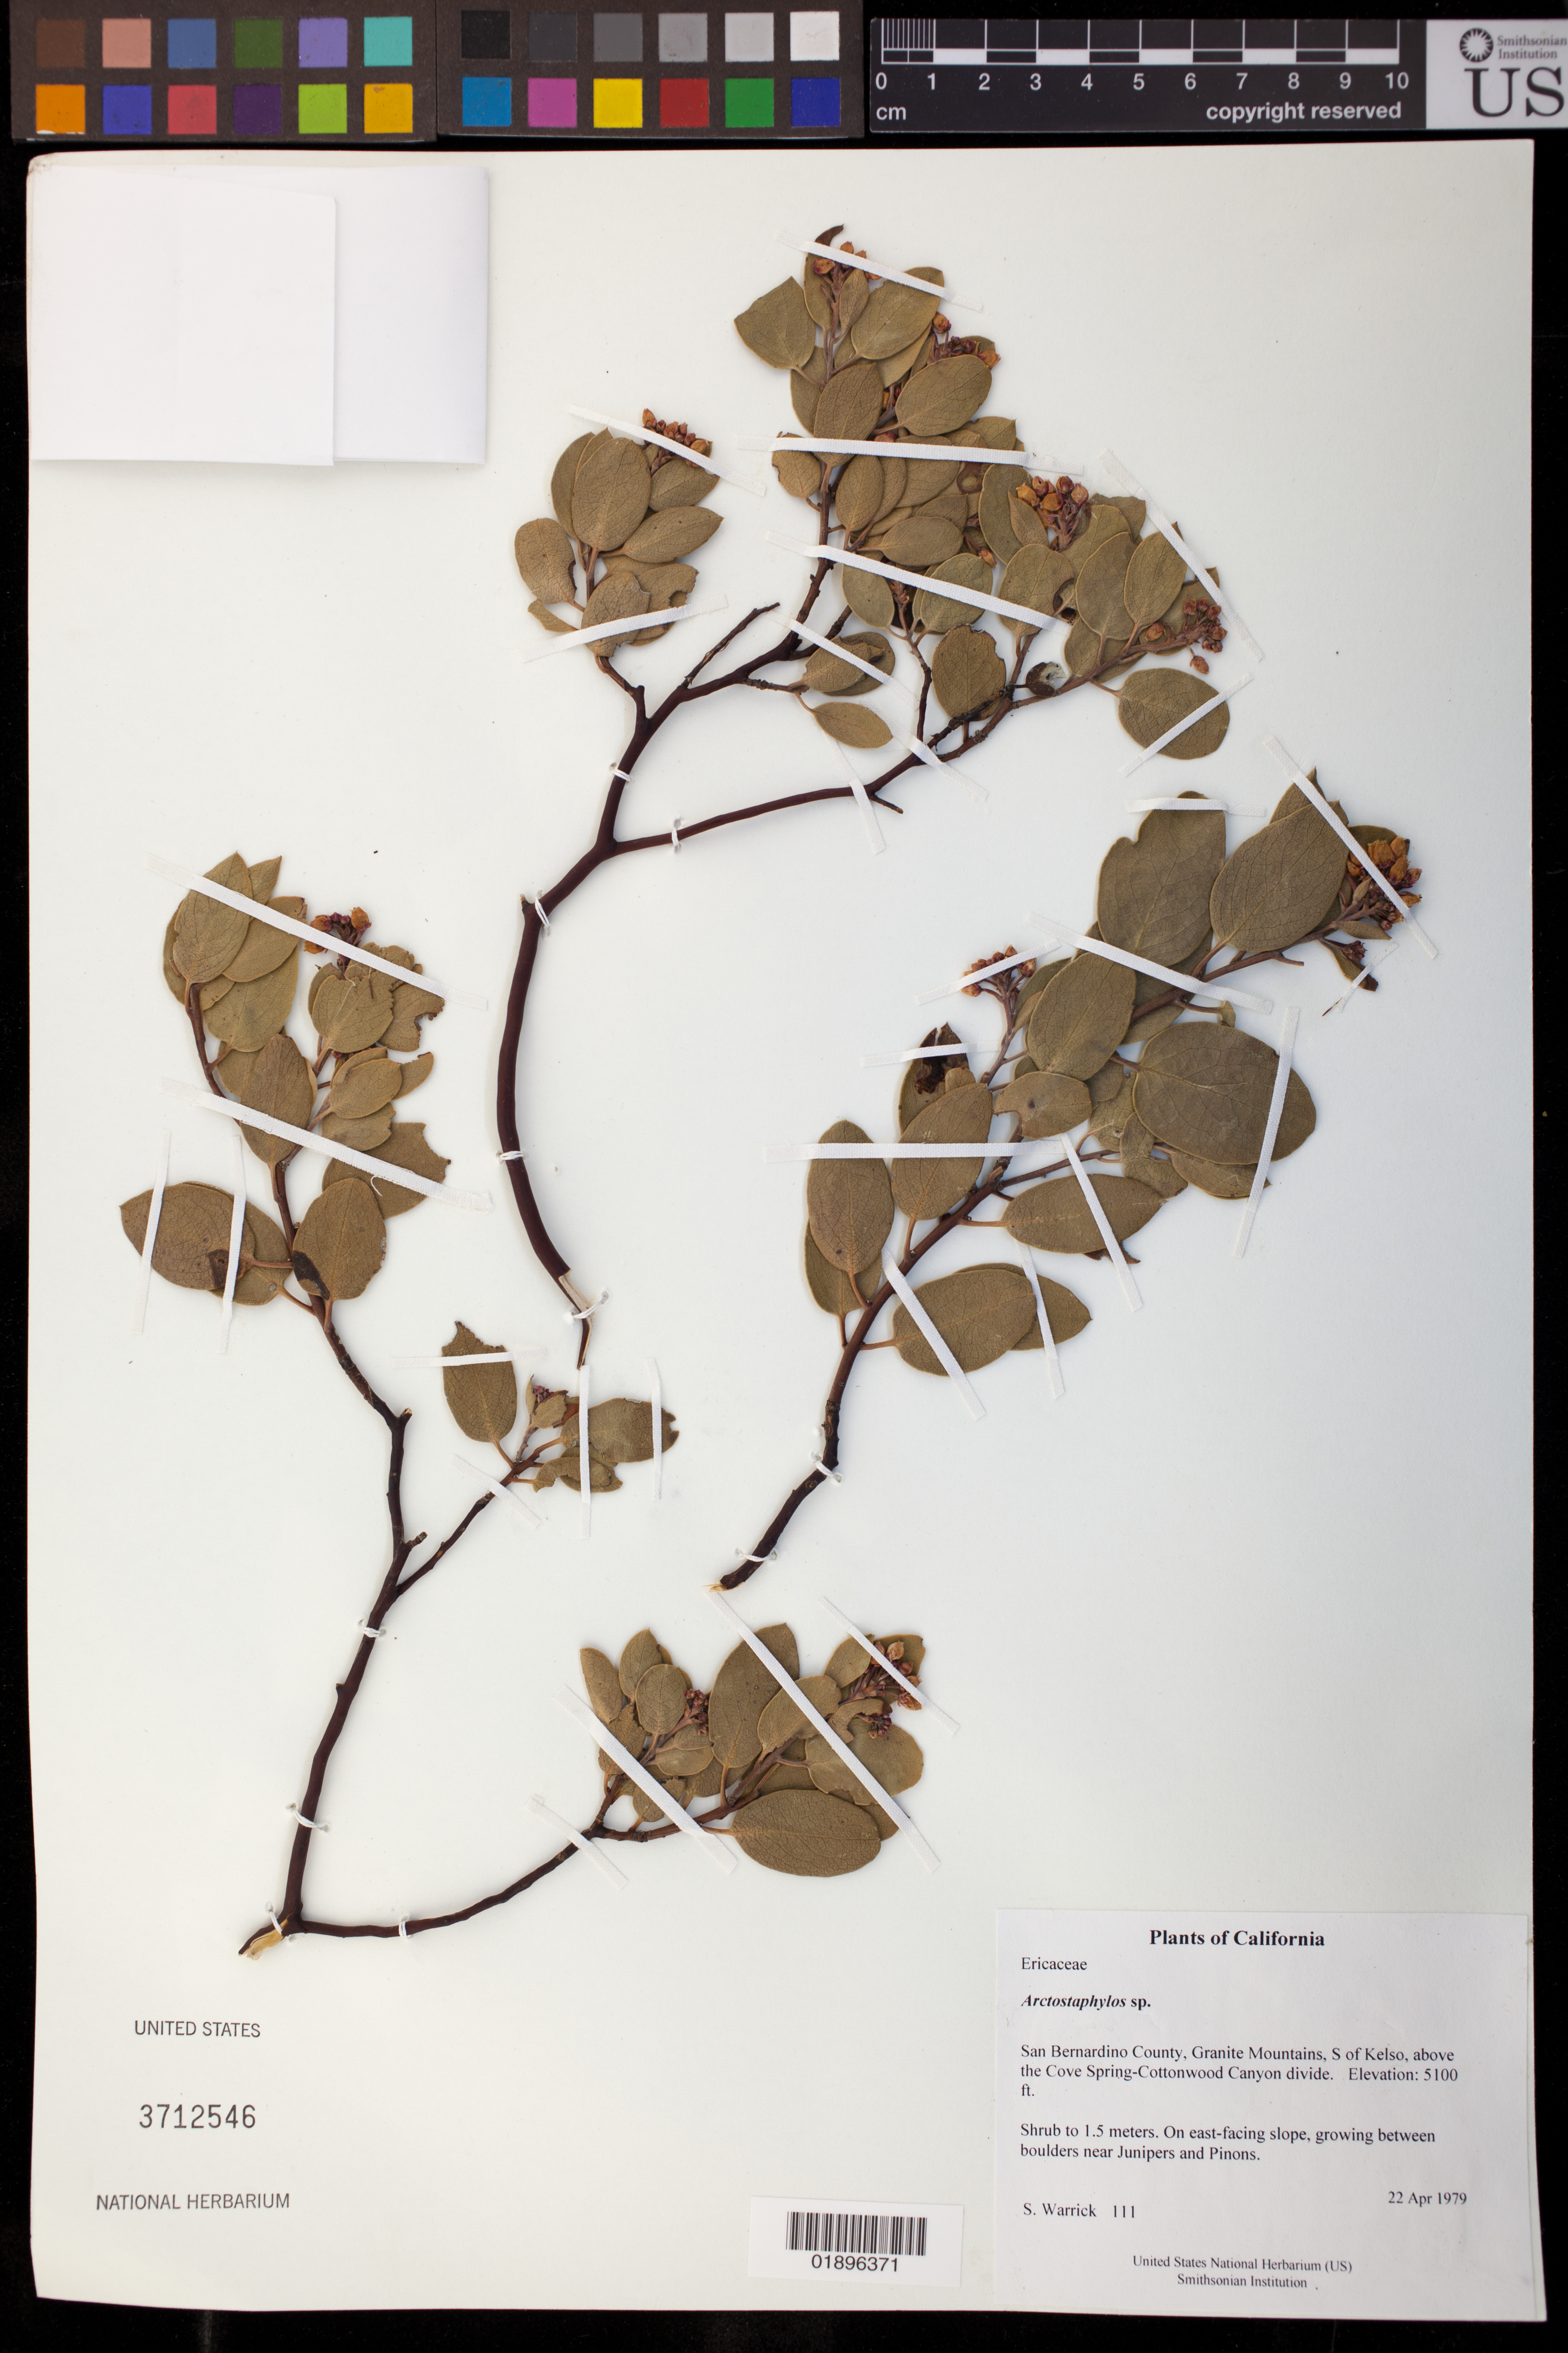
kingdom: Plantae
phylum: Tracheophyta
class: Magnoliopsida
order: Ericales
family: Ericaceae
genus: Arctostaphylos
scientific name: Arctostaphylos cratericola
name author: (Donn. Sm.) Donn. Sm.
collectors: S. Warrick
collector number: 111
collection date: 1979-04-22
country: United States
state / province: California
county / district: San Bernardino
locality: Granite Mountains, S. of Kelso, above the Cove Spring-Cottonwood Canyon divide.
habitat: East-facing slope, growing between boulders near Junipers and Pinons.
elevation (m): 1554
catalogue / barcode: US 3712546